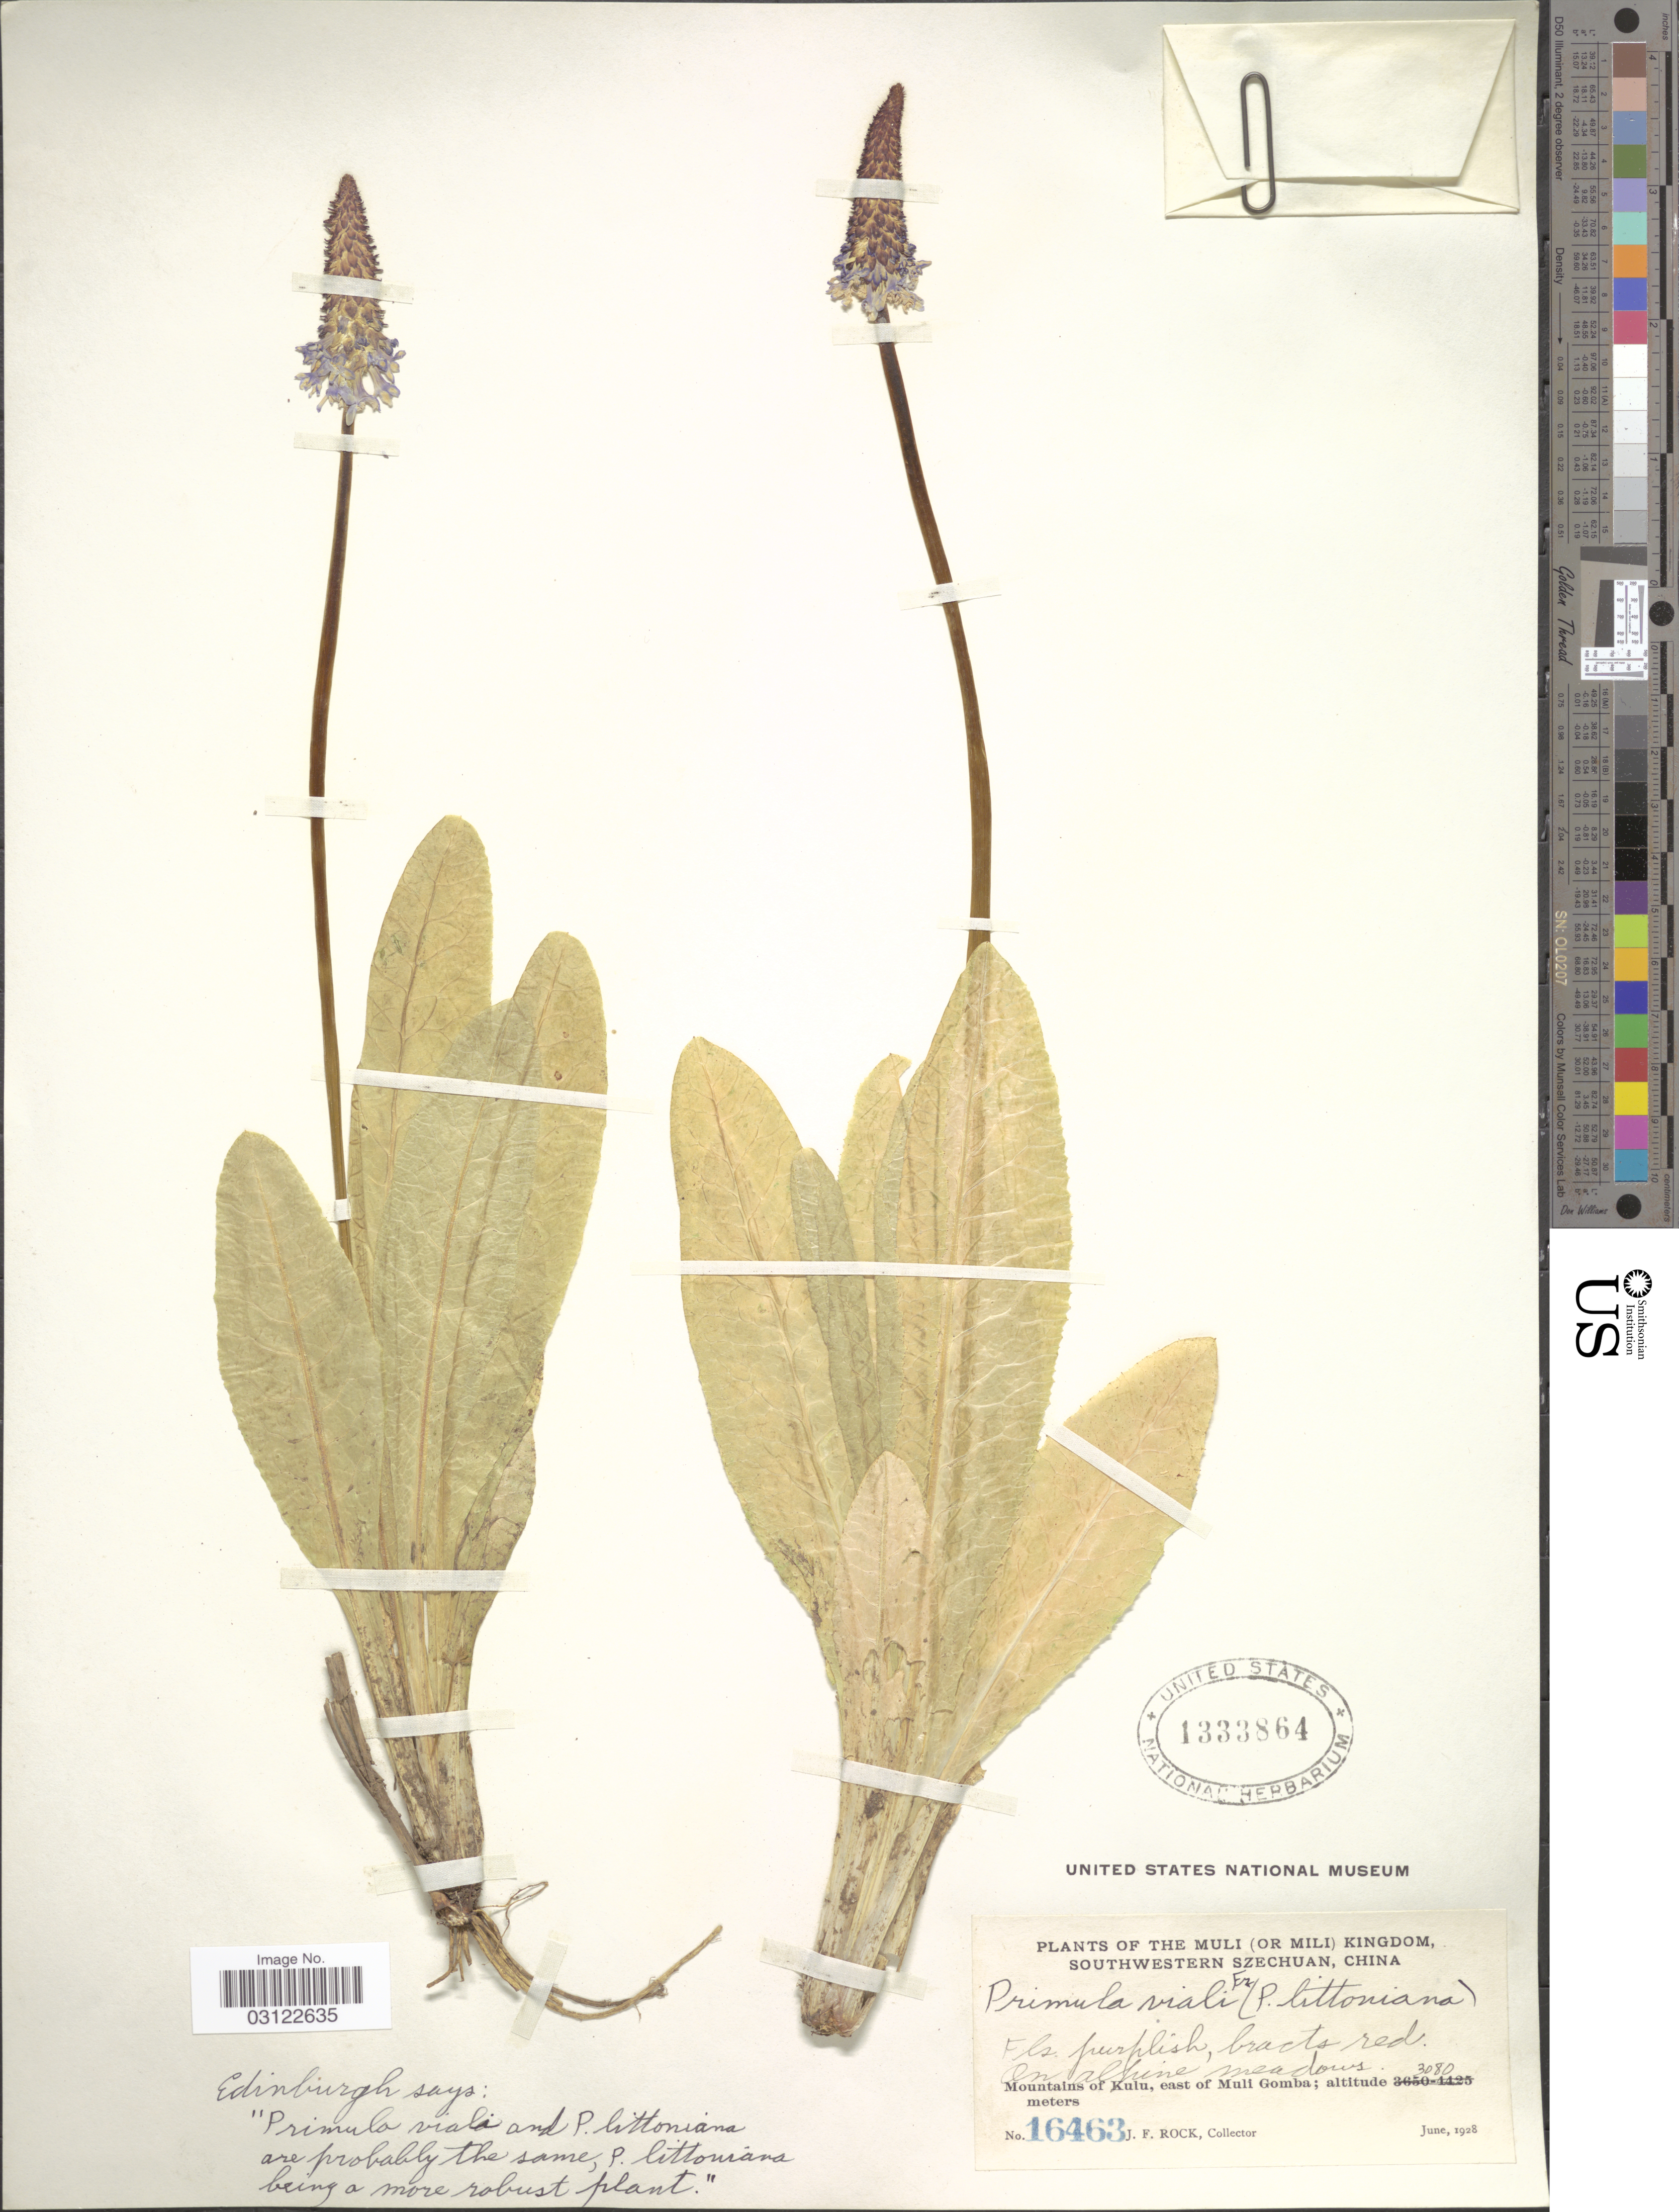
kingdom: Plantae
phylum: Tracheophyta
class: Magnoliopsida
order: Ericales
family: Primulaceae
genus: Primula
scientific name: Primula vialii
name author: Delavay ex Franch.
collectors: J. Rock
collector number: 16463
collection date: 1928-06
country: China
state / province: Sichuan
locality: The Muli (or Mili) Kingdom, Southwestern Szechuan. On alpine meadows. Mountains of Kulu, east of Muli Gomba.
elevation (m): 3080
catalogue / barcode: US 1333864